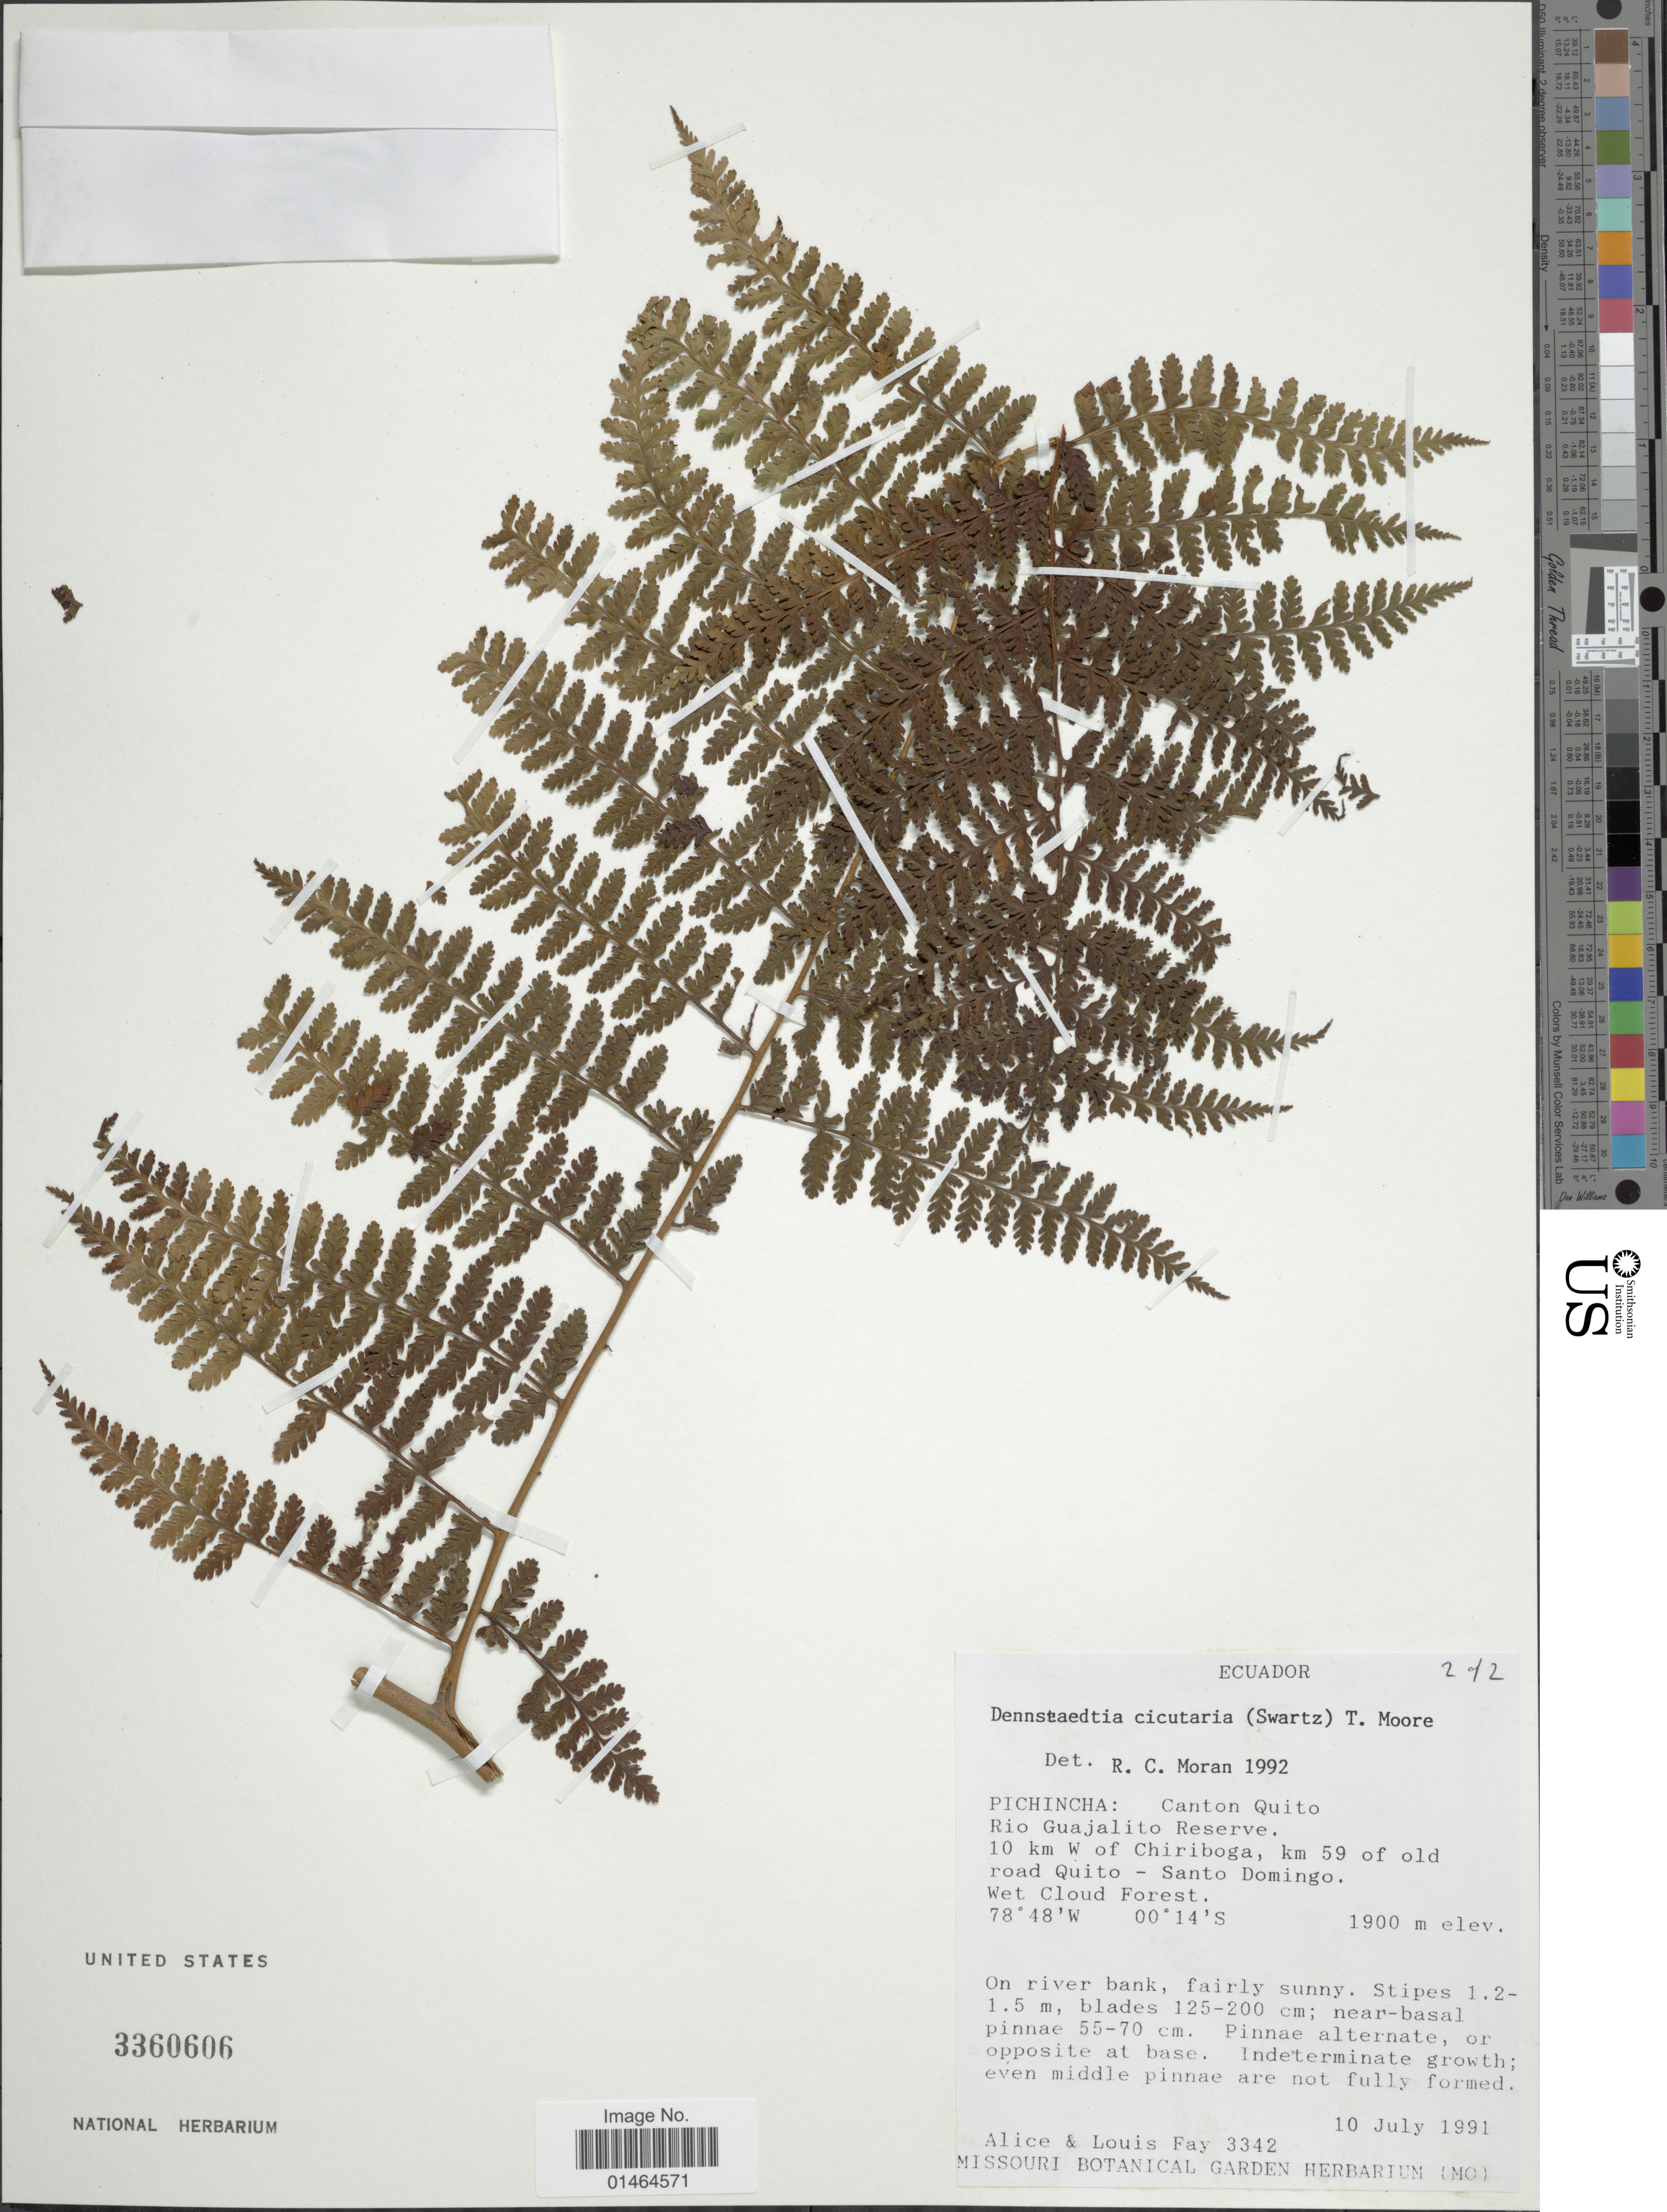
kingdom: Plantae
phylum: Tracheophyta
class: Polypodiopsida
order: Polypodiales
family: Dennstaedtiaceae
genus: Dennstaedtia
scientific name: Dennstaedtia cicutaria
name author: (Sw.) T. Moore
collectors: A. Fay & L. Fay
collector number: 3342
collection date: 1991-07-10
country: Ecuador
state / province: Pichincha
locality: Canton Quito. Rio Guajalito Reserve. 10 km W of Chiriboga, km 59 of old road Quito - Santo Domingo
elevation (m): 1900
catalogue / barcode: US 3360606